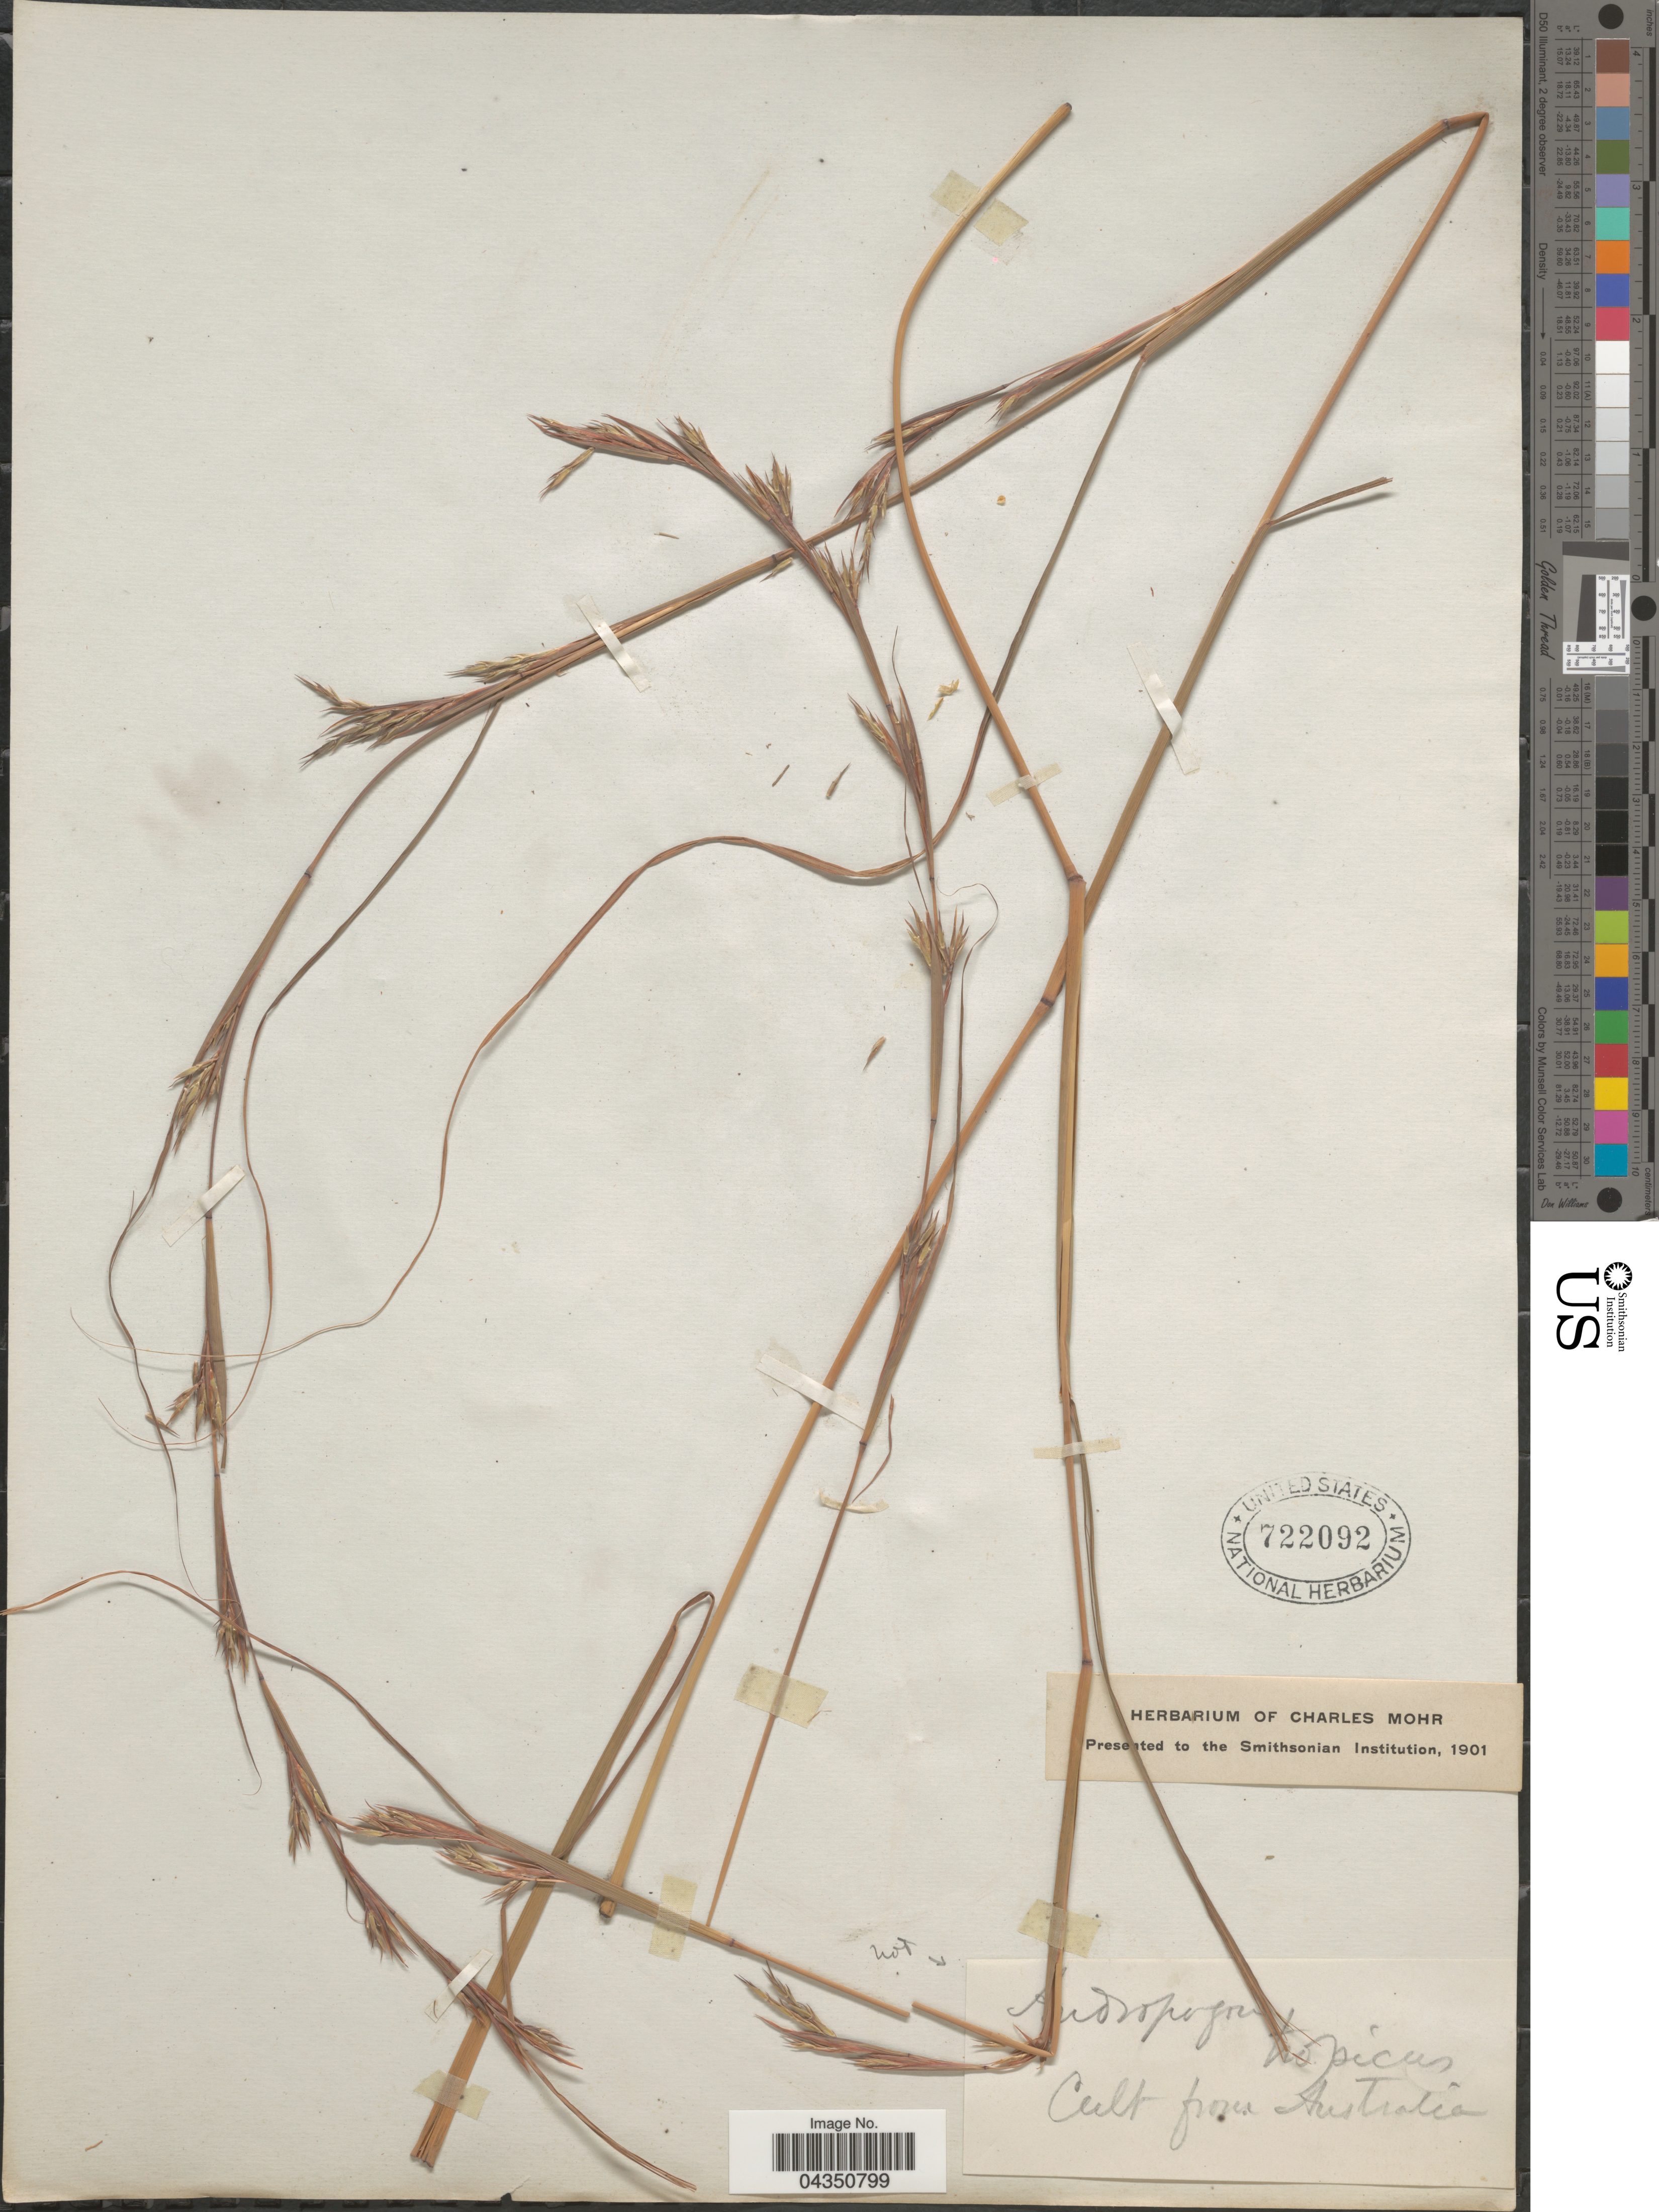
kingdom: Plantae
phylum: Tracheophyta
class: Liliopsida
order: Poales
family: Poaceae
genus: Cymbopogon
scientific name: Cymbopogon sp.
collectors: ex herb. Charles Mohr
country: Australia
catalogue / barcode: US 722092